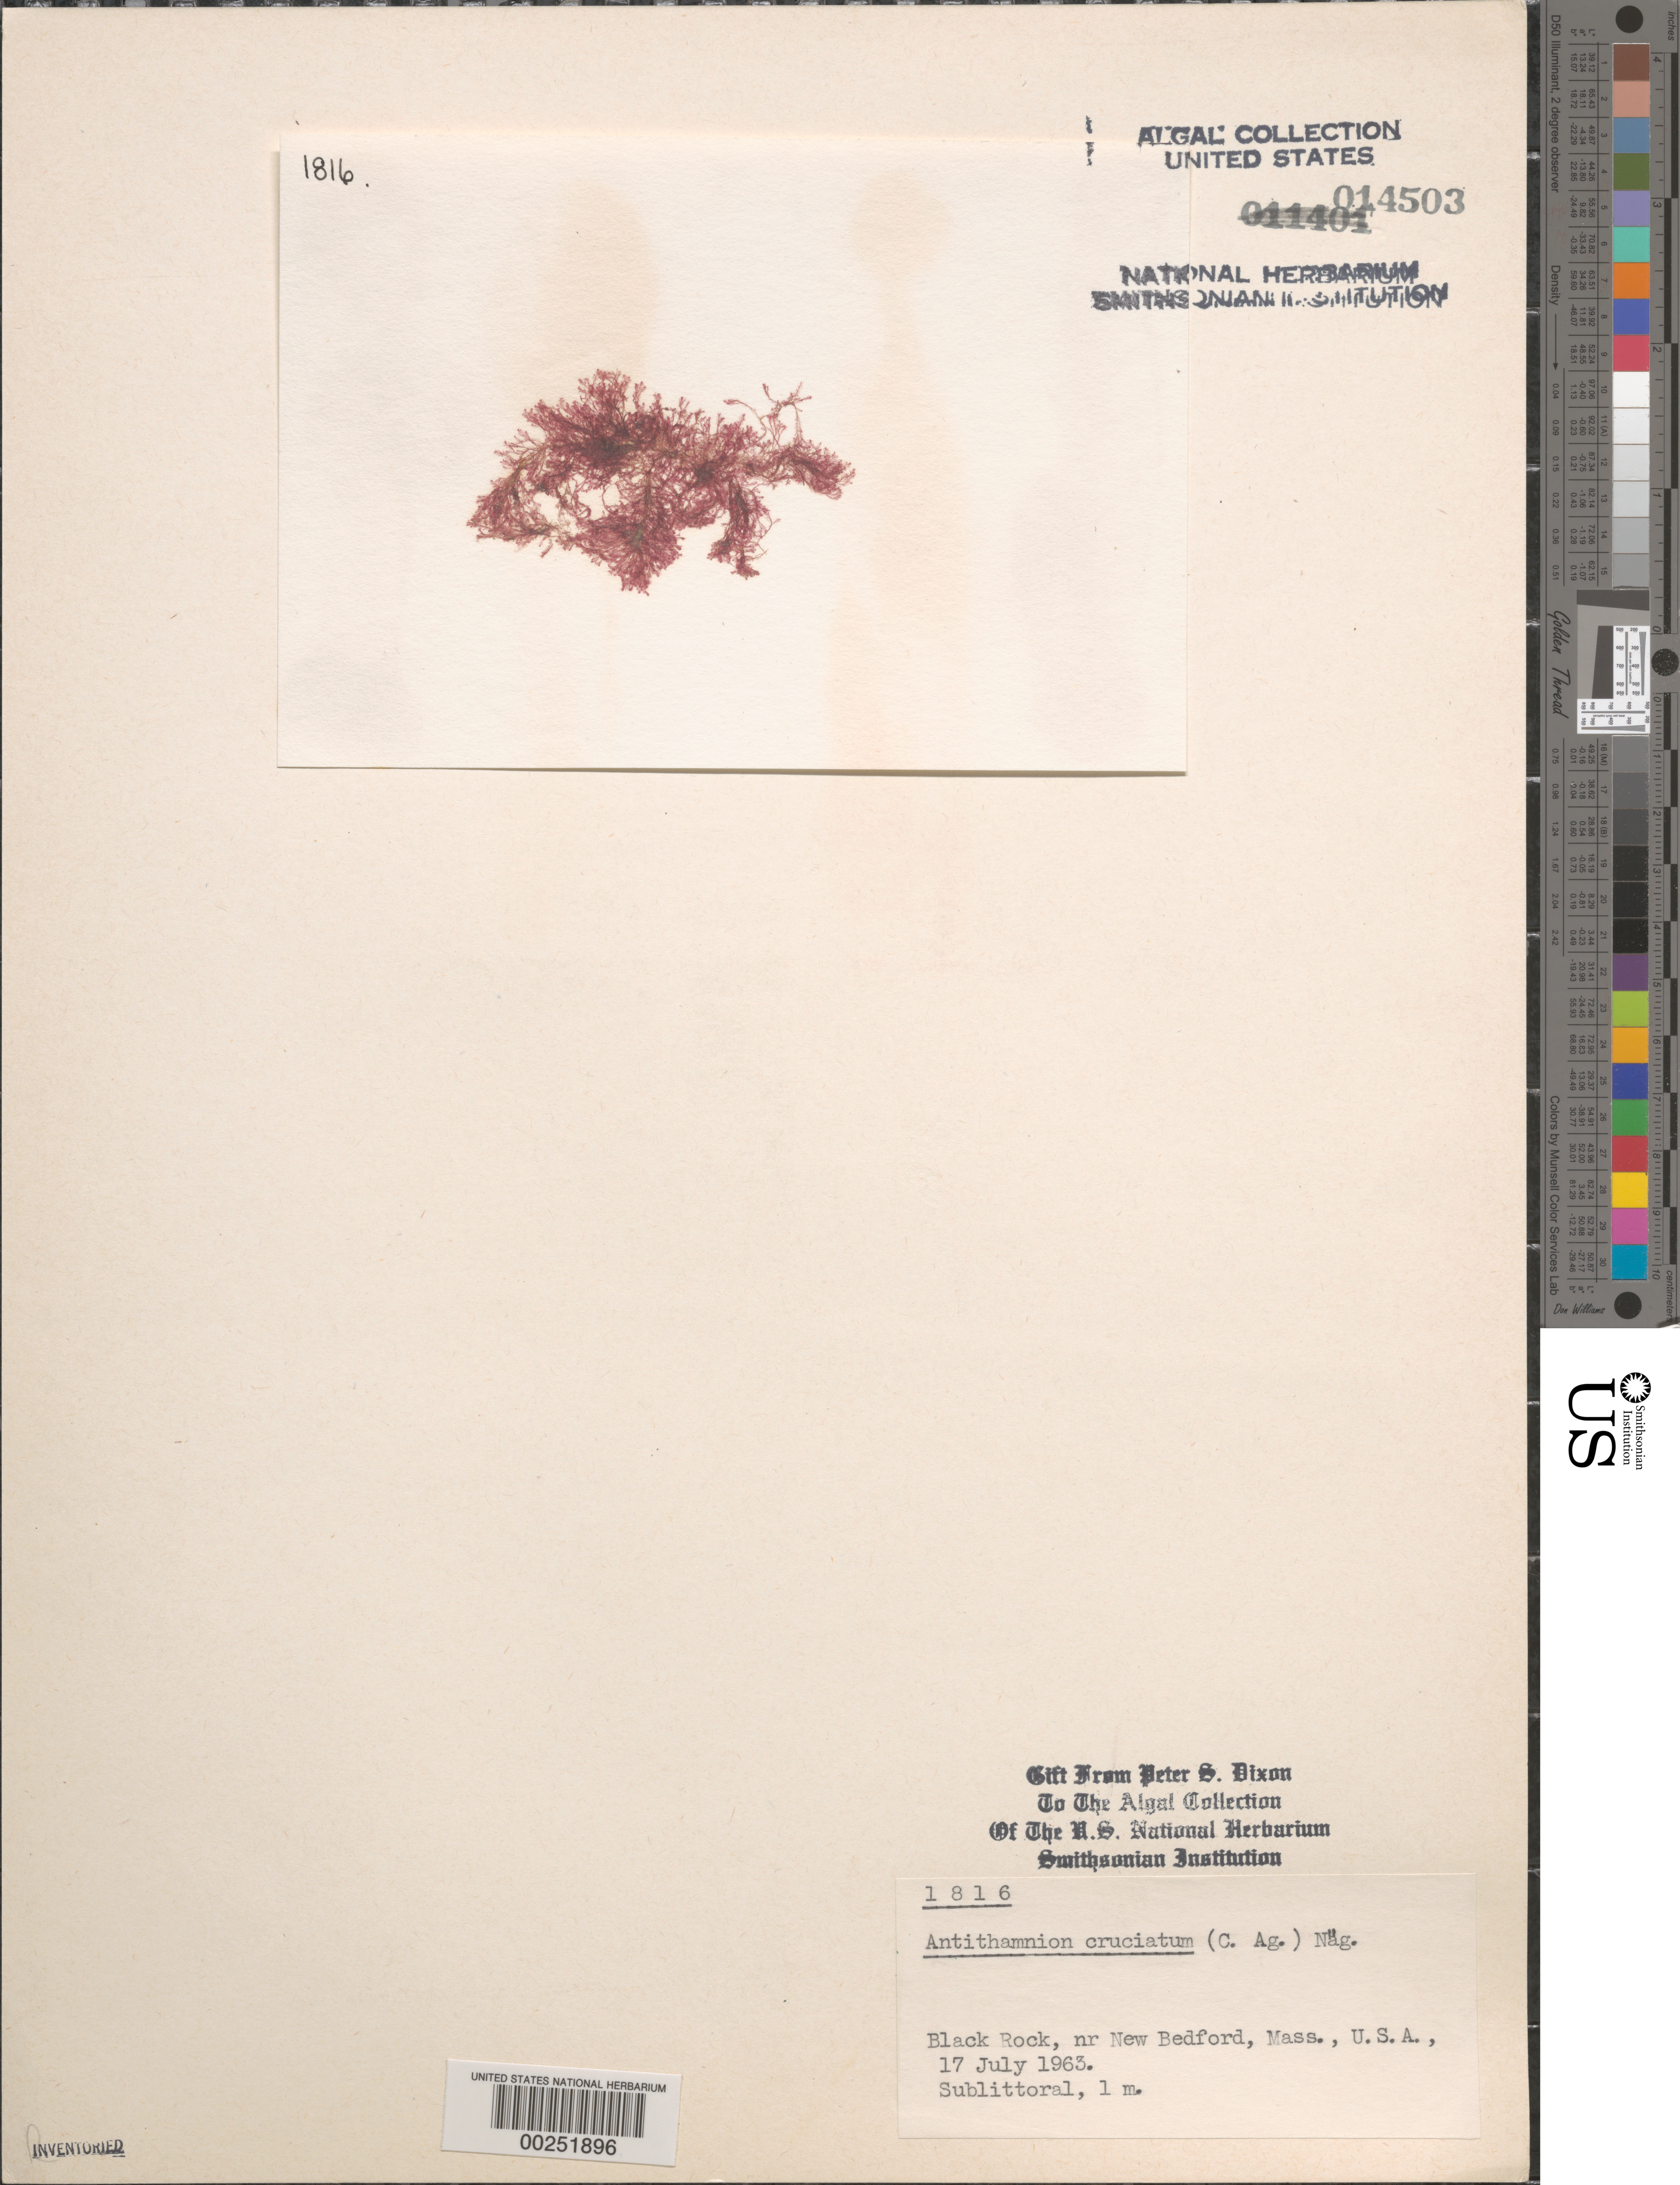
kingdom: Plantae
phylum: Rhodophyta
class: Florideophyceae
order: Ceramiales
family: Ceramiaceae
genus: Antithamnion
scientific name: Antithamnion cruciatum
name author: (C. Agardh) Näg.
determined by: Dixon, P. S.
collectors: P. S. Dixon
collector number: PSD 1816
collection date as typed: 17 Jul 1963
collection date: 1963-07-17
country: United States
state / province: Massachusetts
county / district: Bristol County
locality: Black Rock, near New Bedford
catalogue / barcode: US 14503